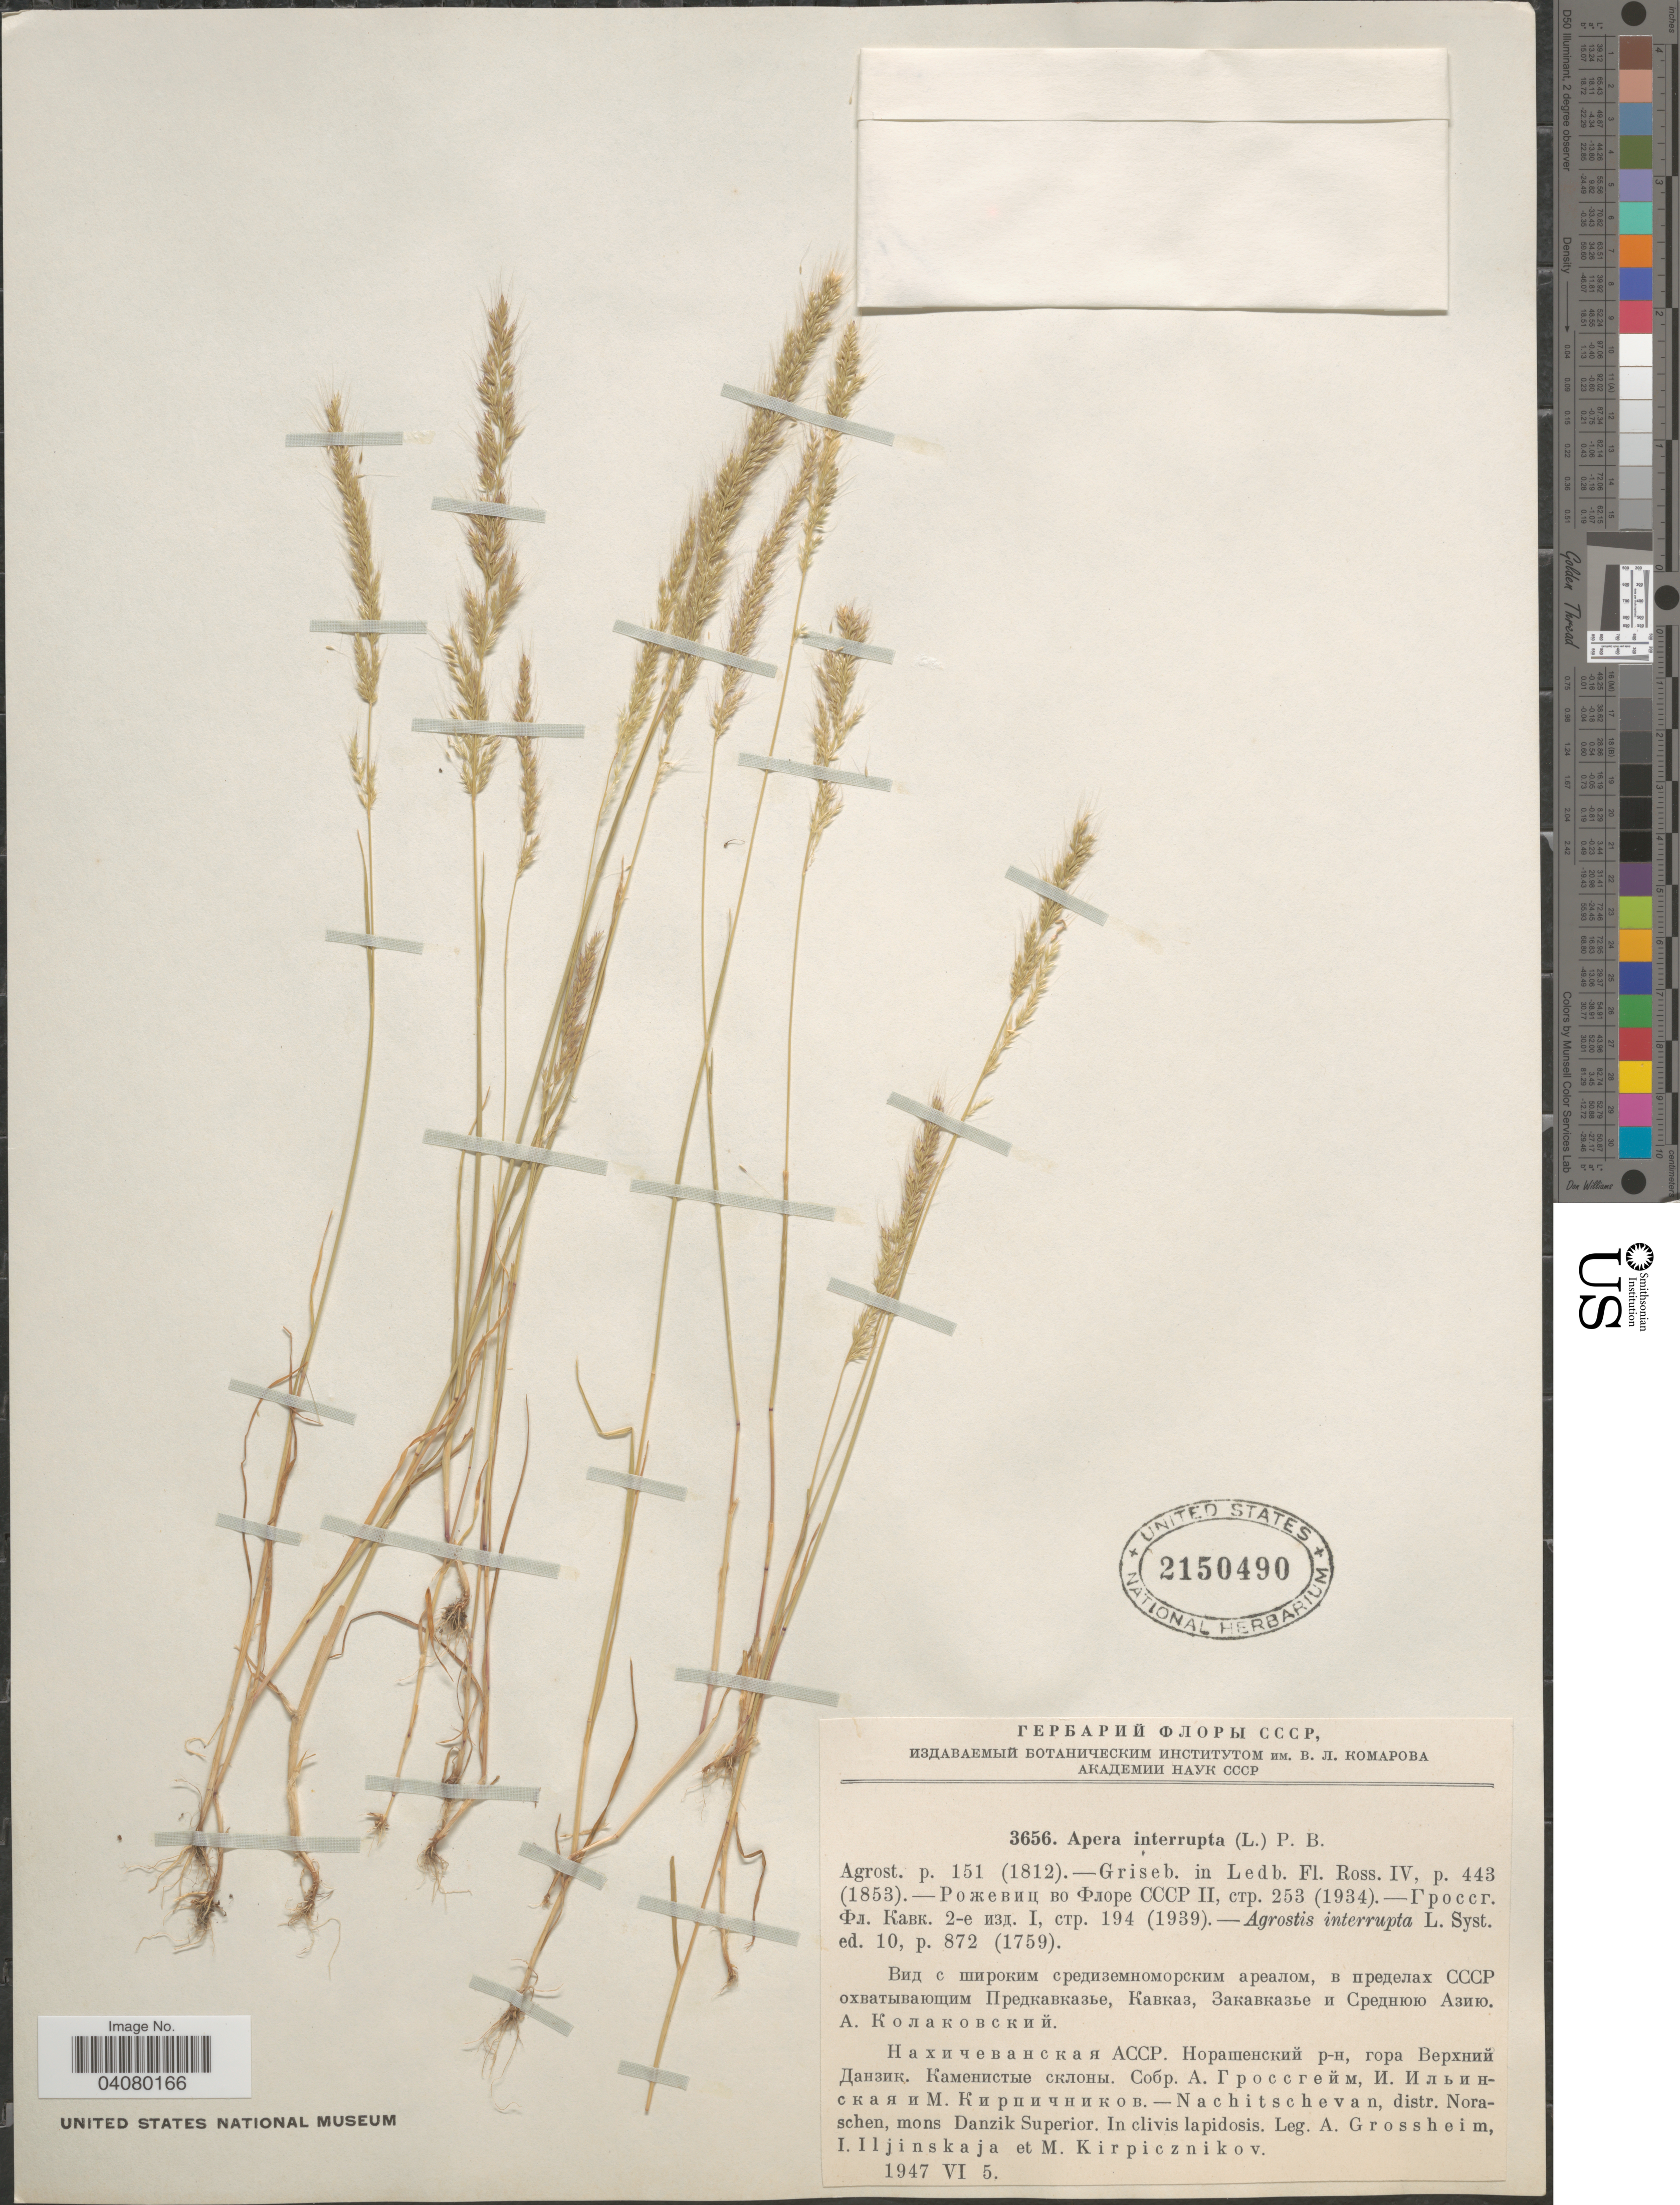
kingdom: Plantae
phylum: Tracheophyta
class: Liliopsida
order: Poales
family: Poaceae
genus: Apera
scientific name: Apera interrupta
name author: (L.) P. Beauv.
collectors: A. Grossheim, I. Iljinskaja & M. Kirpichnikov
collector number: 3656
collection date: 1947-06-05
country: Azerbaijan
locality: Nachitschevan, distr. Noraschen, mons Danzik Superior. In clivis lapidosis.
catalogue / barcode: US 2150490